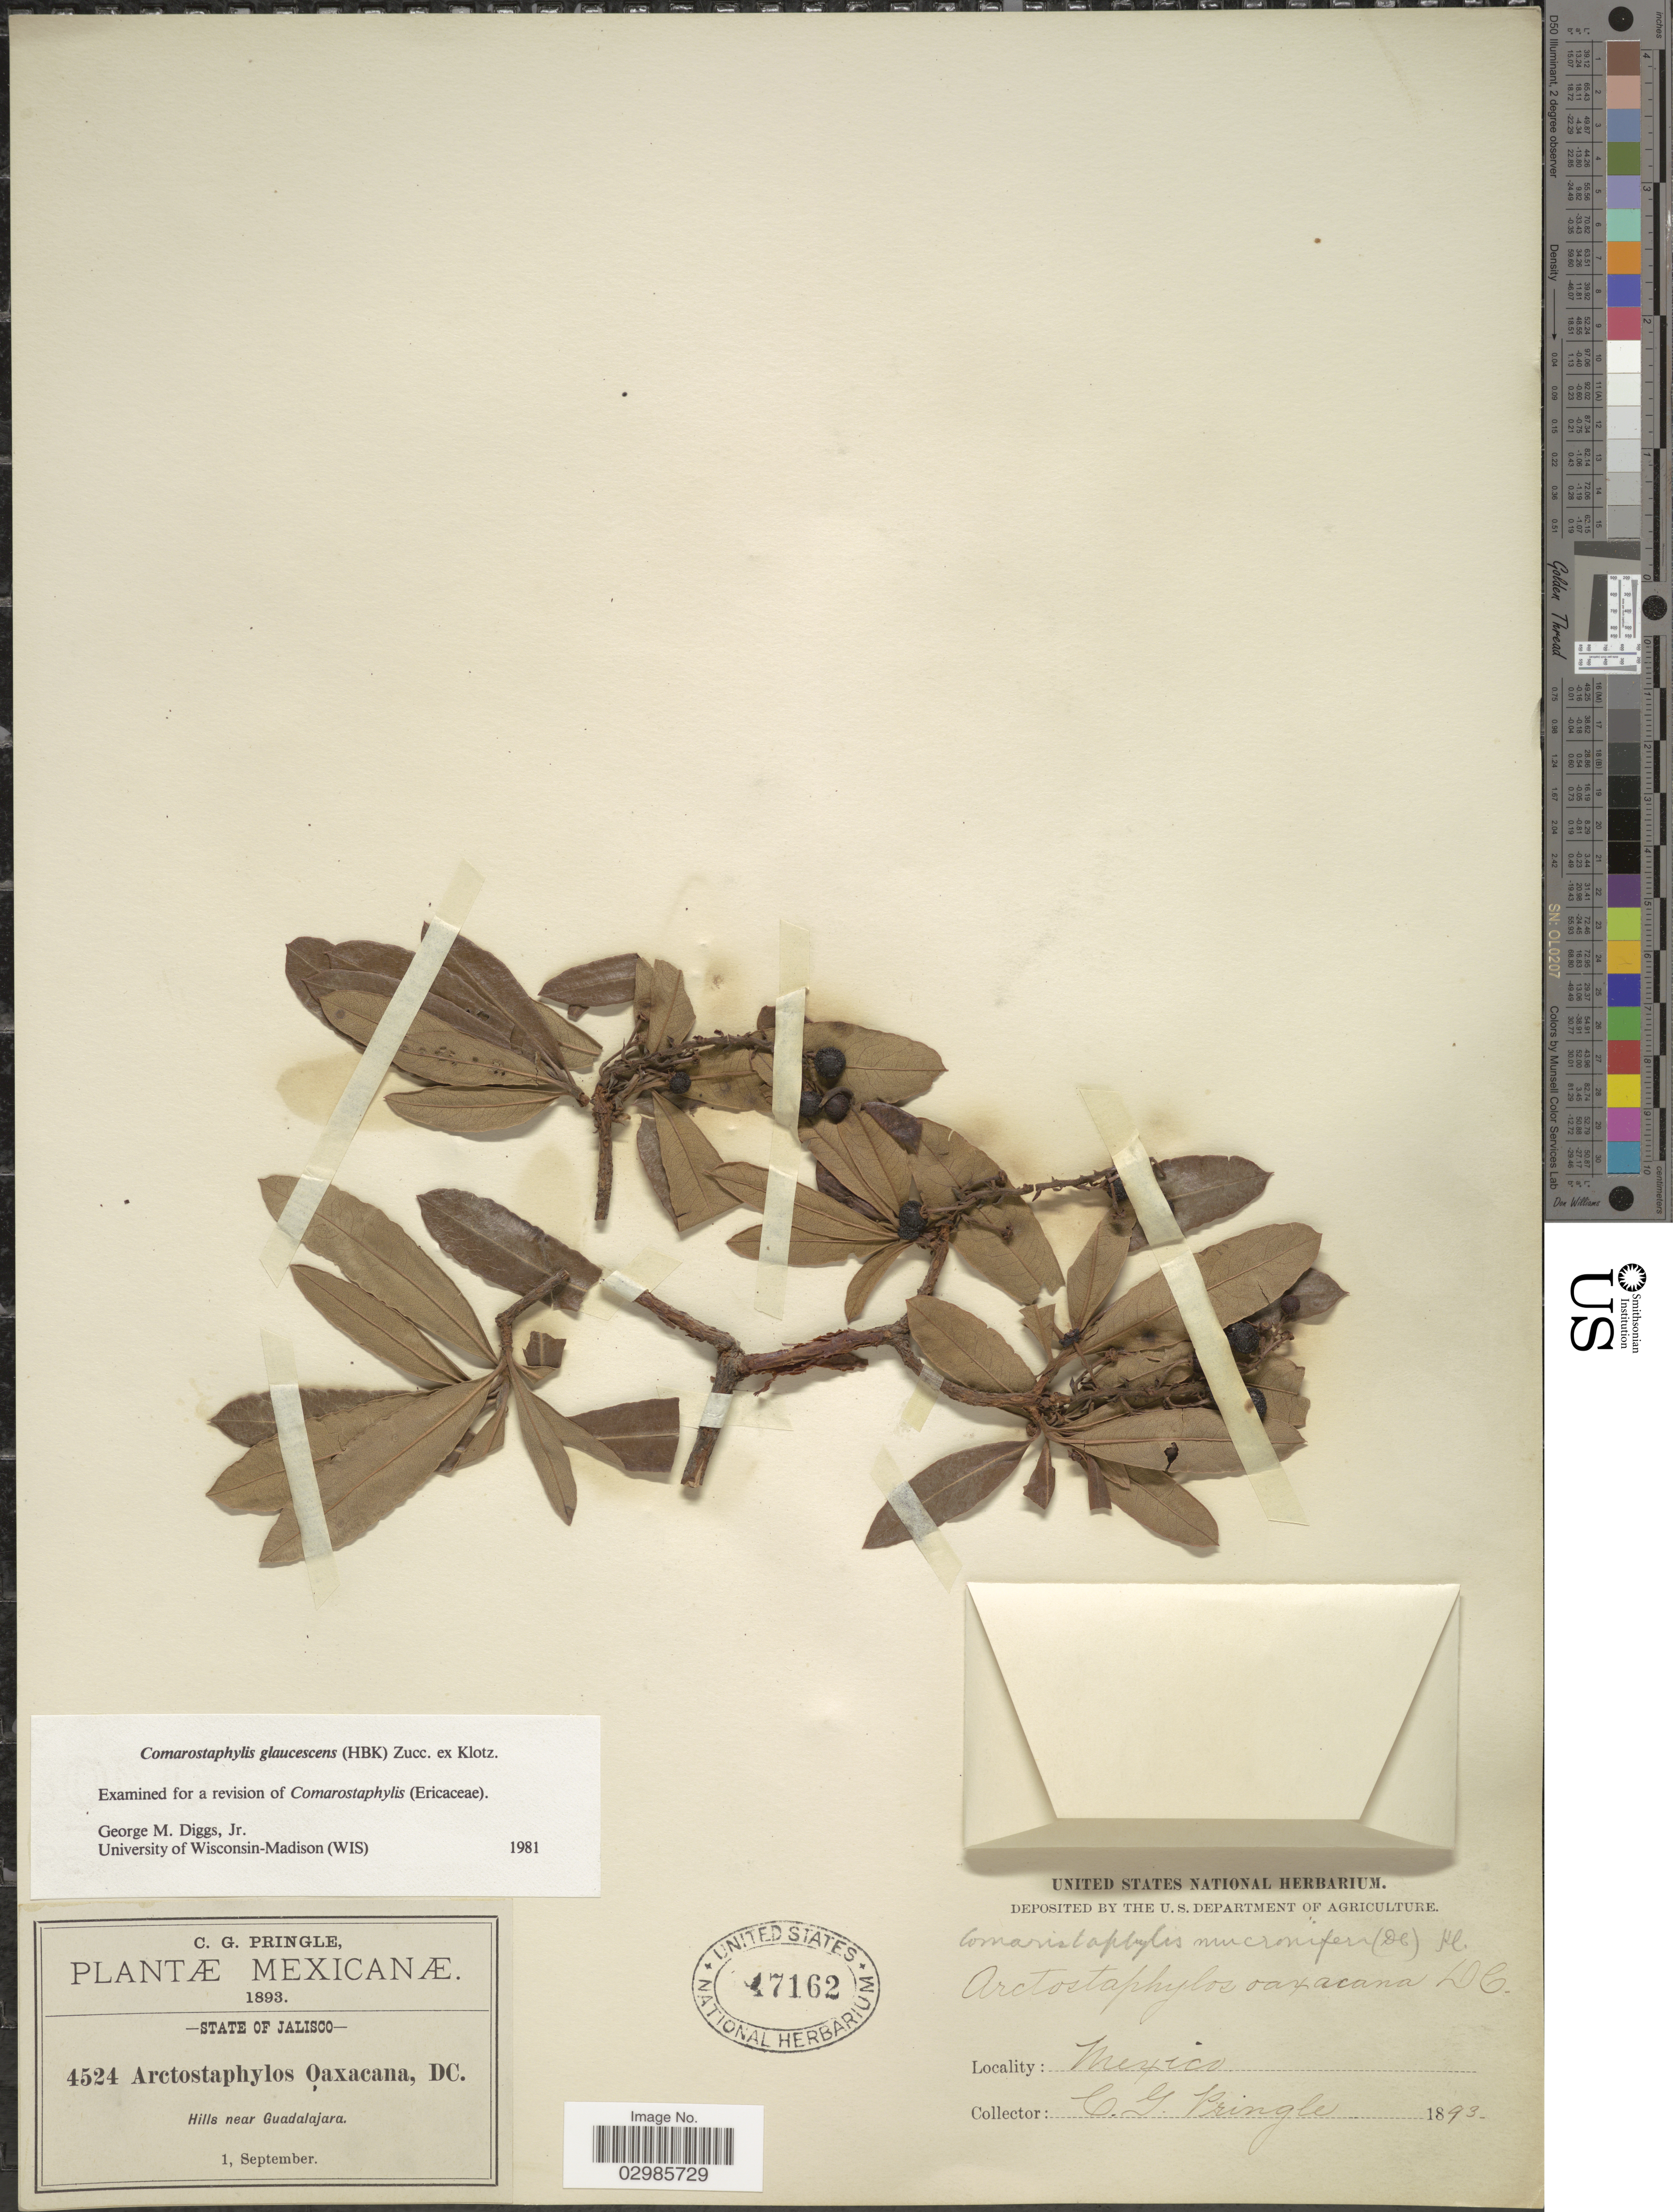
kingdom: Plantae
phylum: Tracheophyta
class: Magnoliopsida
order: Ericales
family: Ericaceae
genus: Comarostaphylis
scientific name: Comarostaphylis glaucescens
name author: (Kunth) Zucc. ex Klotzsch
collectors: C. G. Pringle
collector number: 4524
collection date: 1893-09-01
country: Mexico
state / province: Jalisco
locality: Hills near Guadalajara.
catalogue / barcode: US 47162